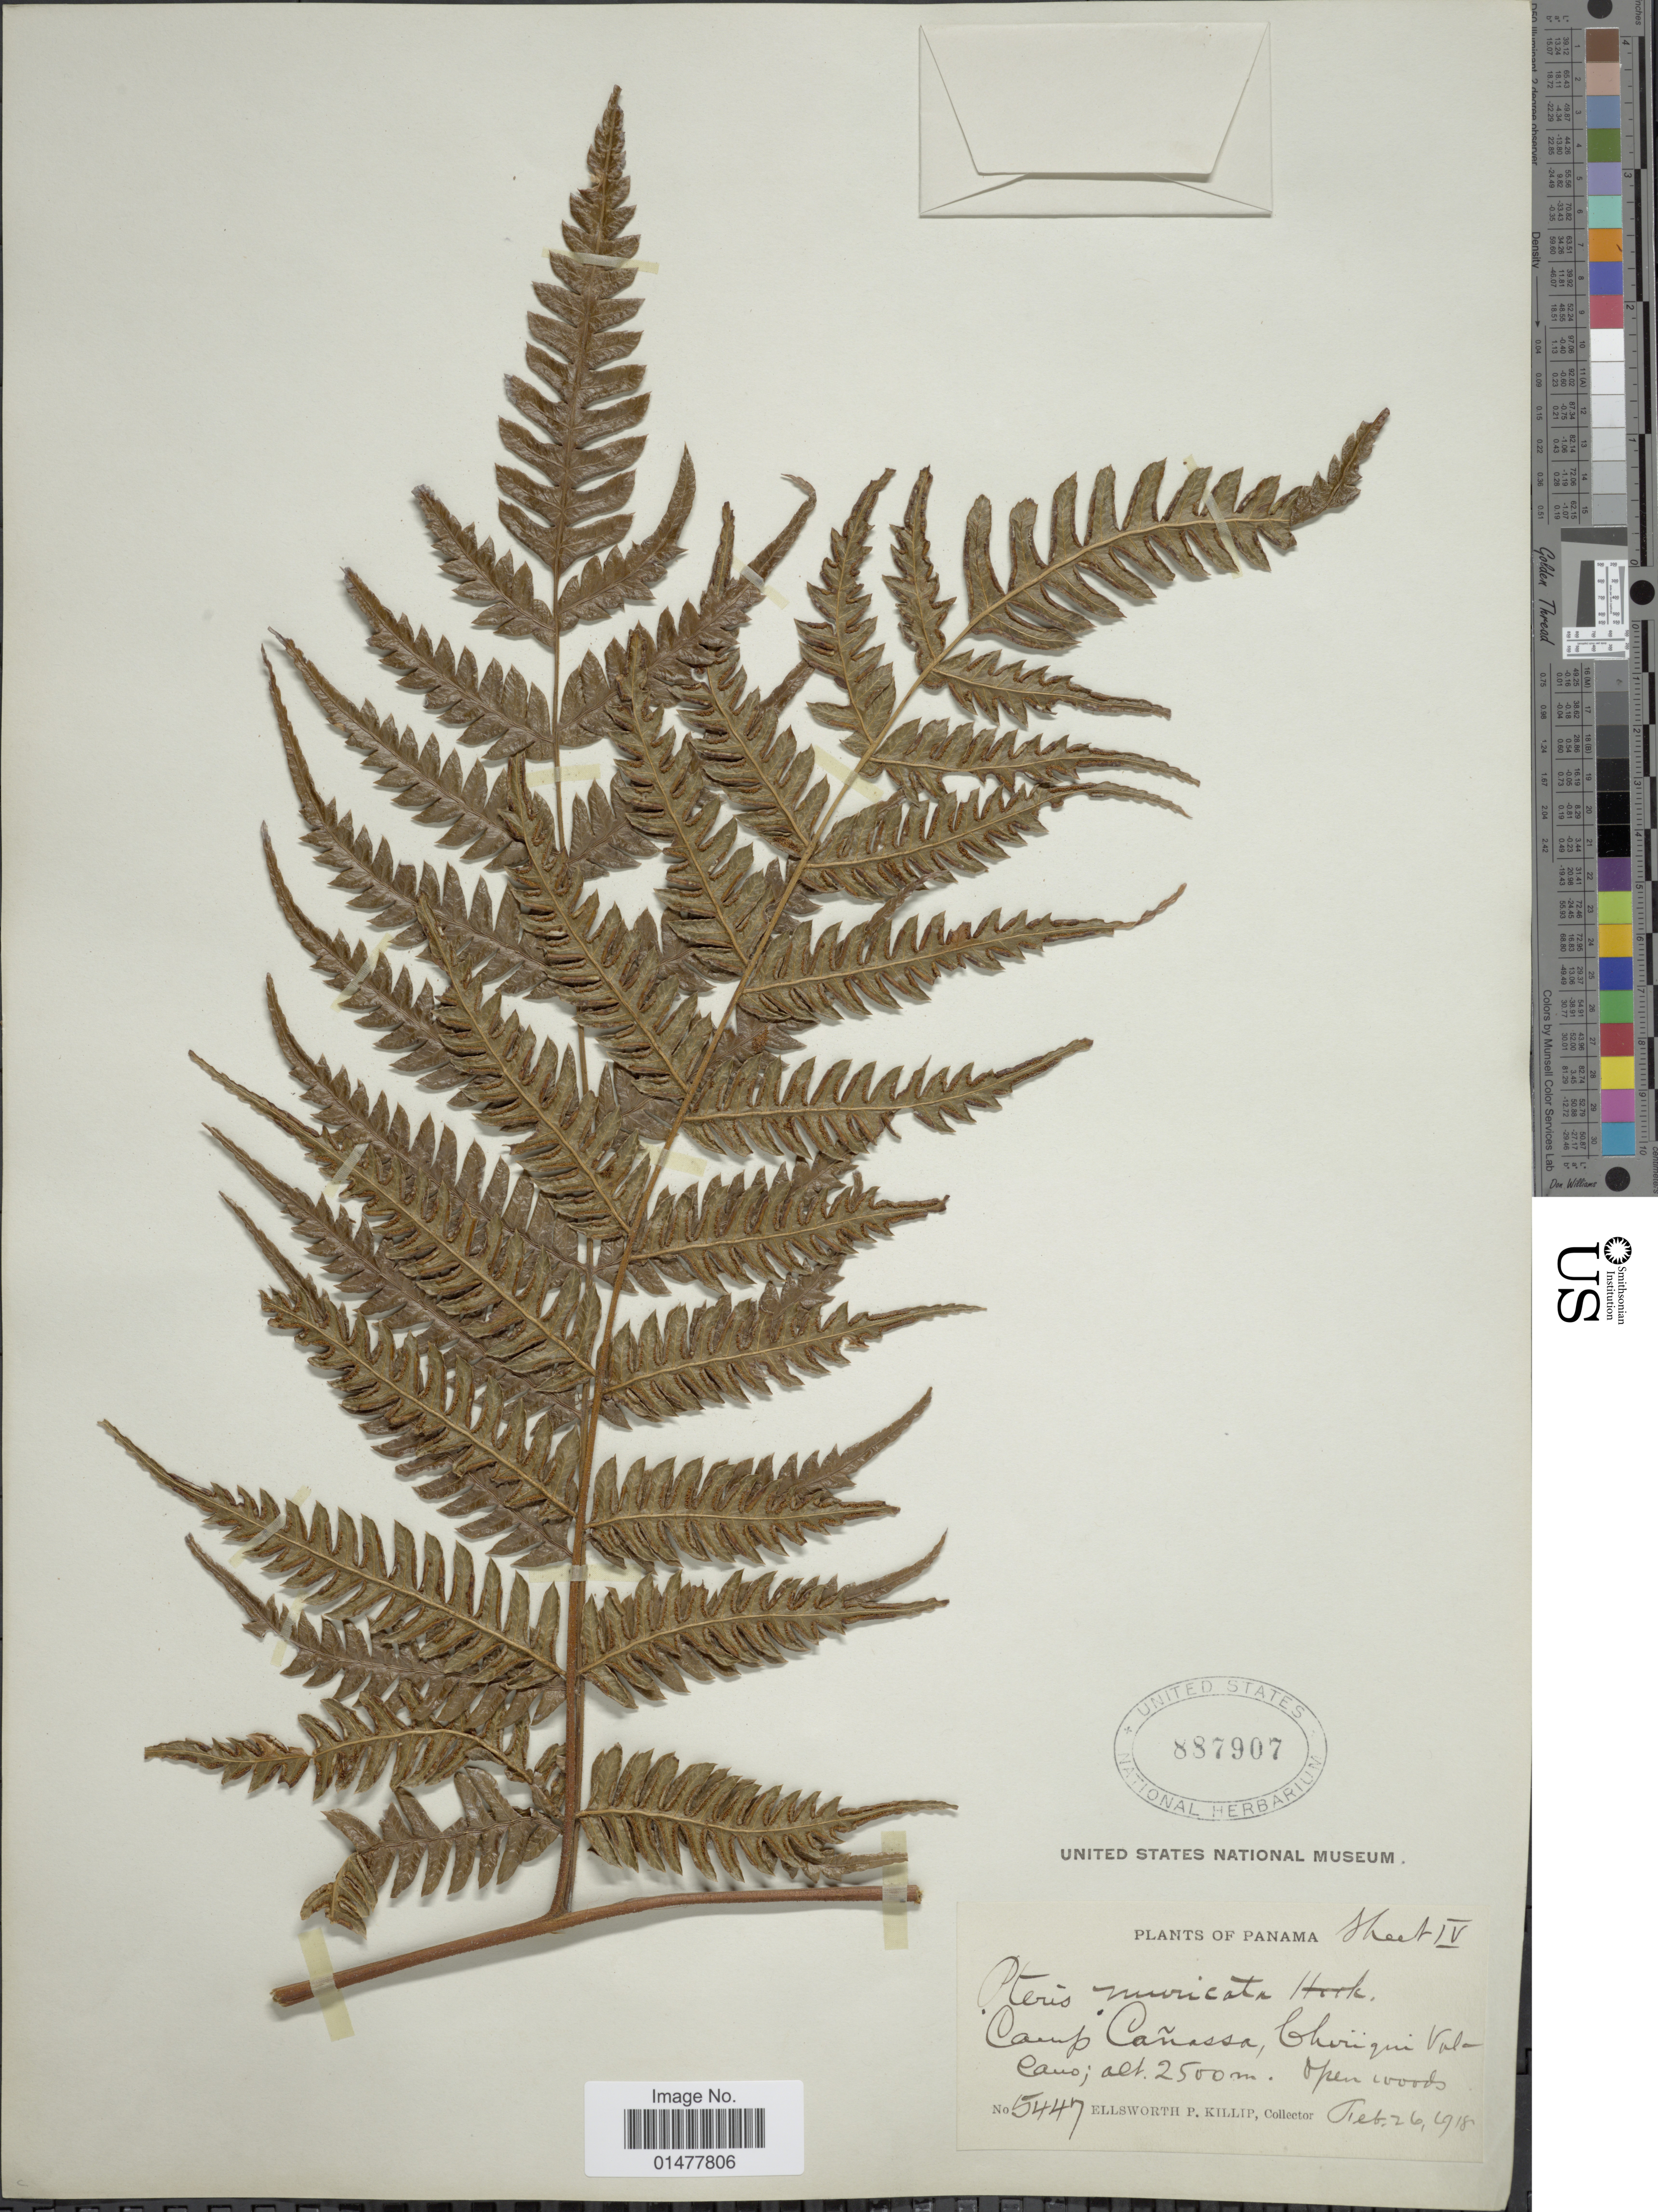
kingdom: Plantae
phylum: Tracheophyta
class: Polypodiopsida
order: Polypodiales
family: Pteridaceae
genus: Pteris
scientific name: Pteris muricata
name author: Rosenst.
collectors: E. P. Killip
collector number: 5447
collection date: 1918-02-26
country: Panama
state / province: Chiriqui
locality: Camp Cañassa, Chiriqui Volcano.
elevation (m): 2500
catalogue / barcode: US 887907